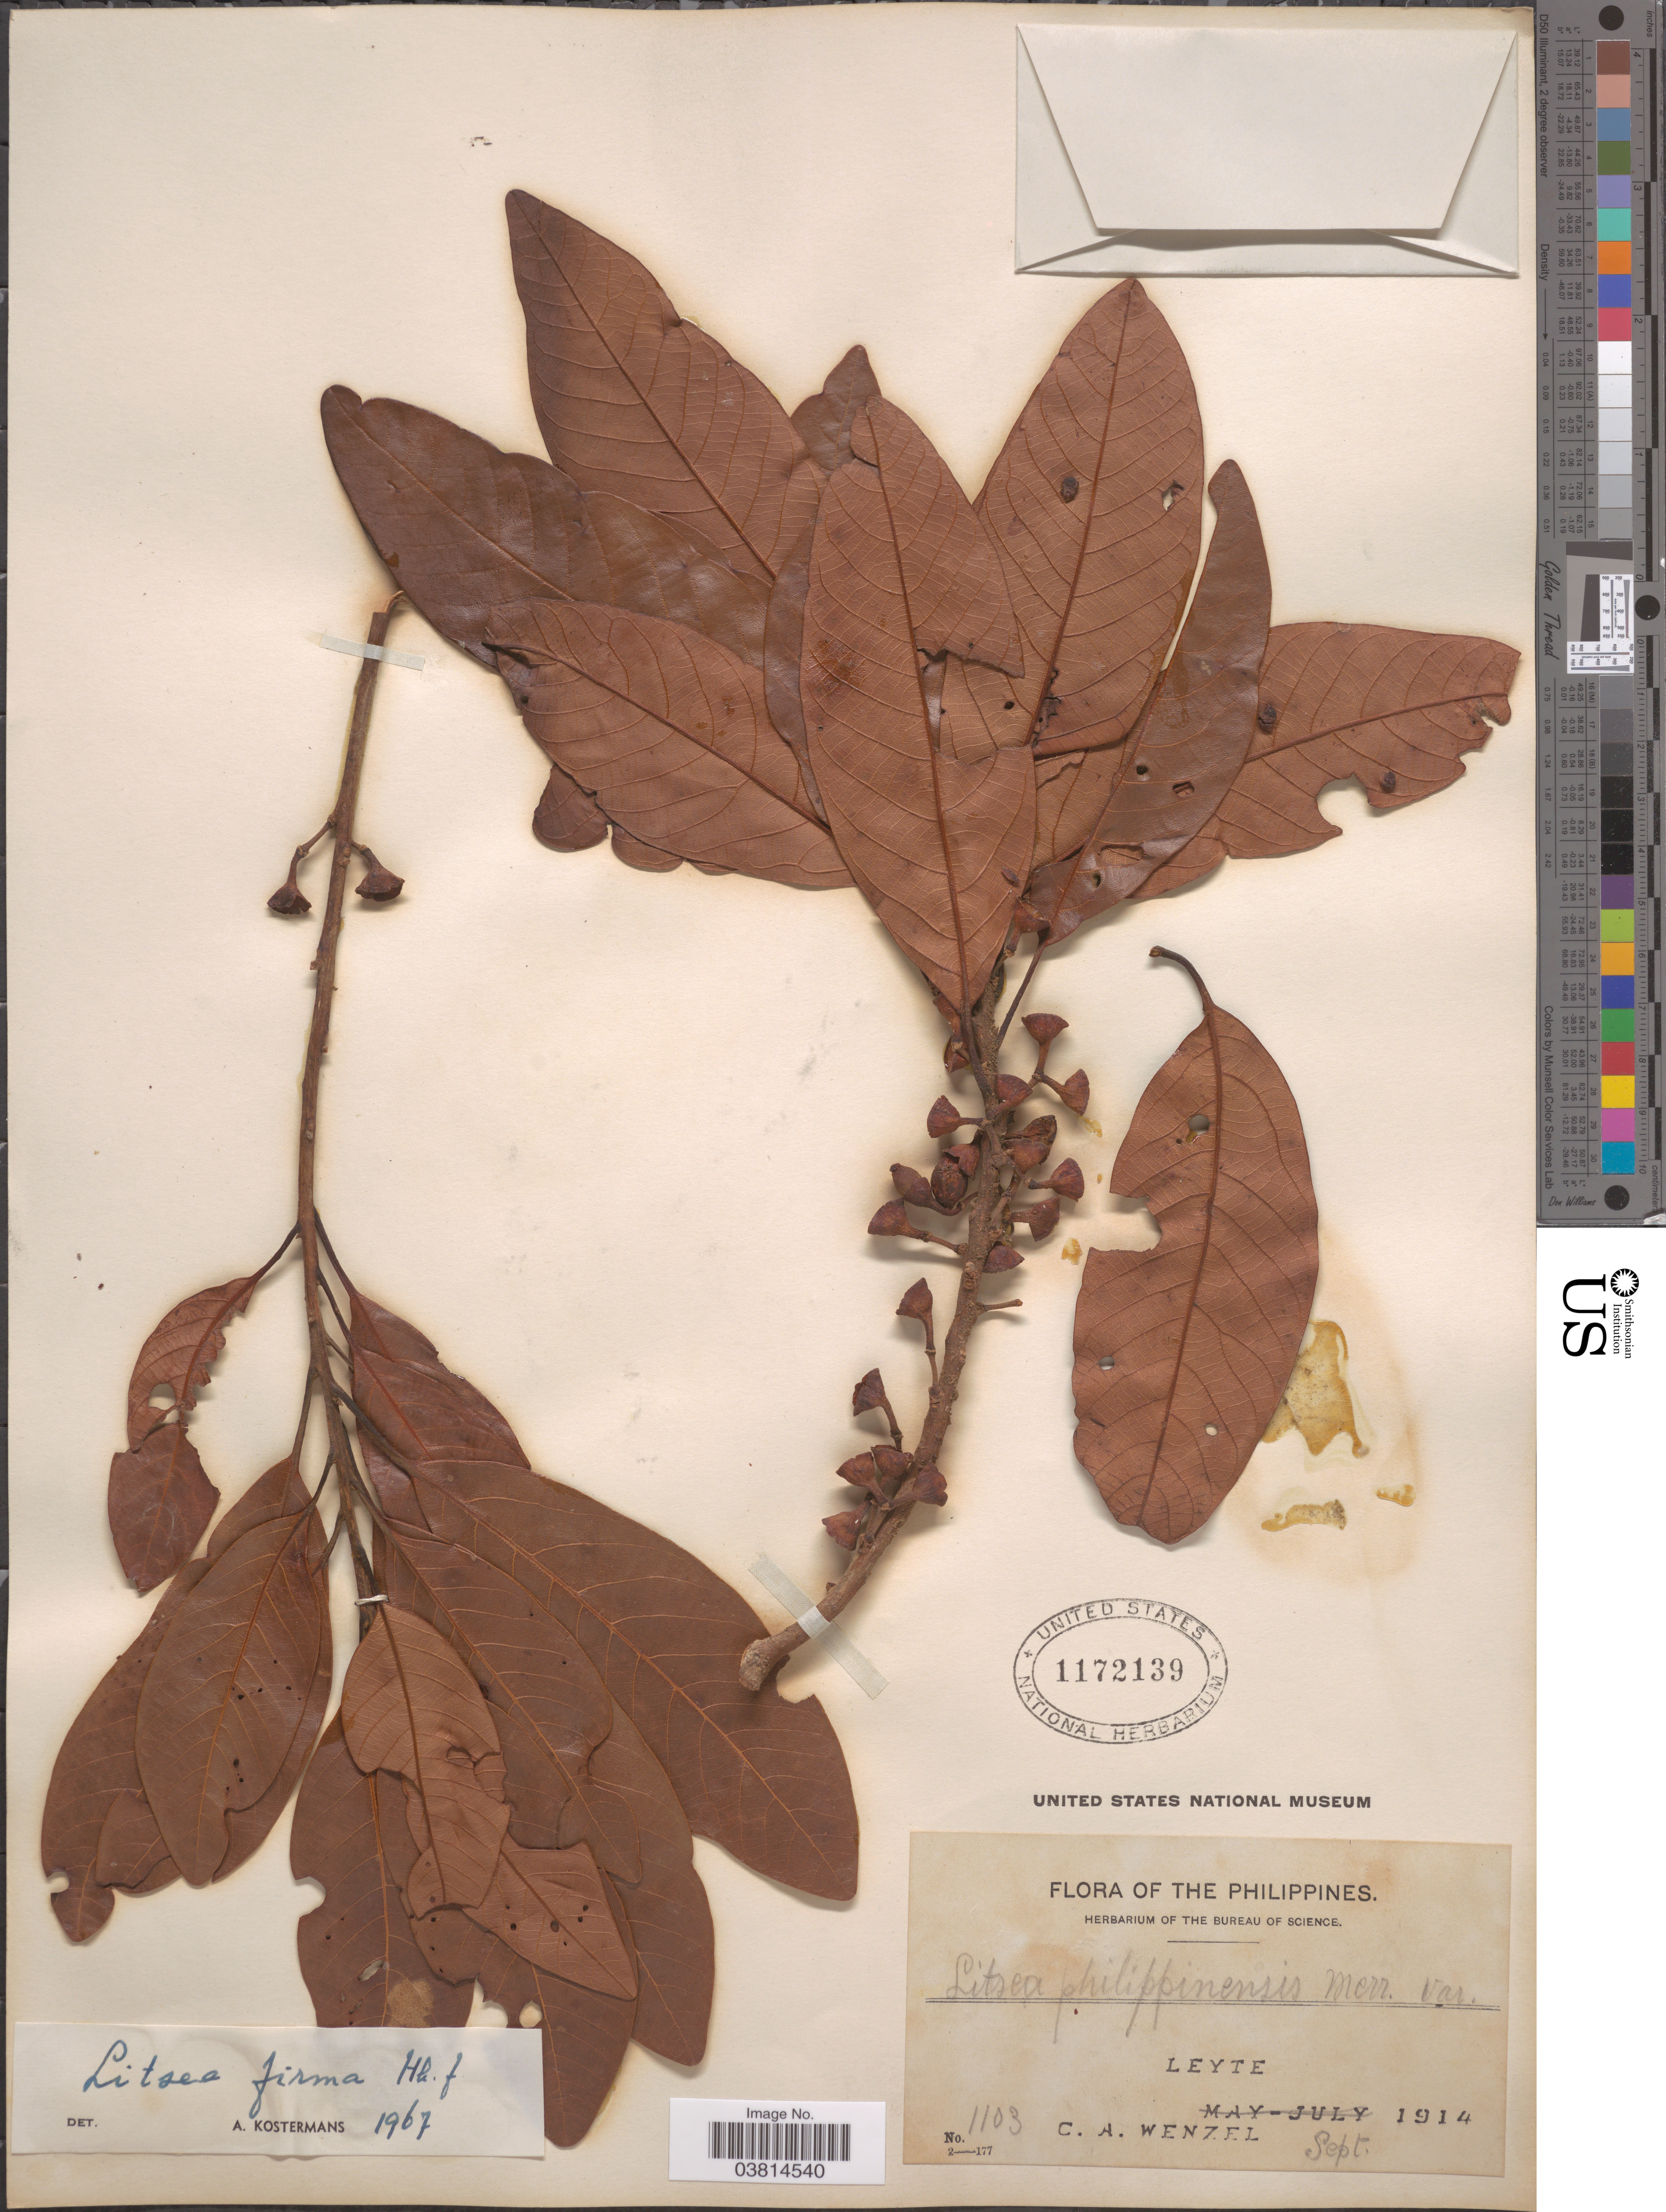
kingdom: Plantae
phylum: Tracheophyta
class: Magnoliopsida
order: Laurales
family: Lauraceae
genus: Litsea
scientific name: Litsea firma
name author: (Blume) Hook. f.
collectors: C. Wenzel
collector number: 1103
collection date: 1914-09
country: Philippines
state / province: Eastern Visayas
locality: Leyte.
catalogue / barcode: US 1172139